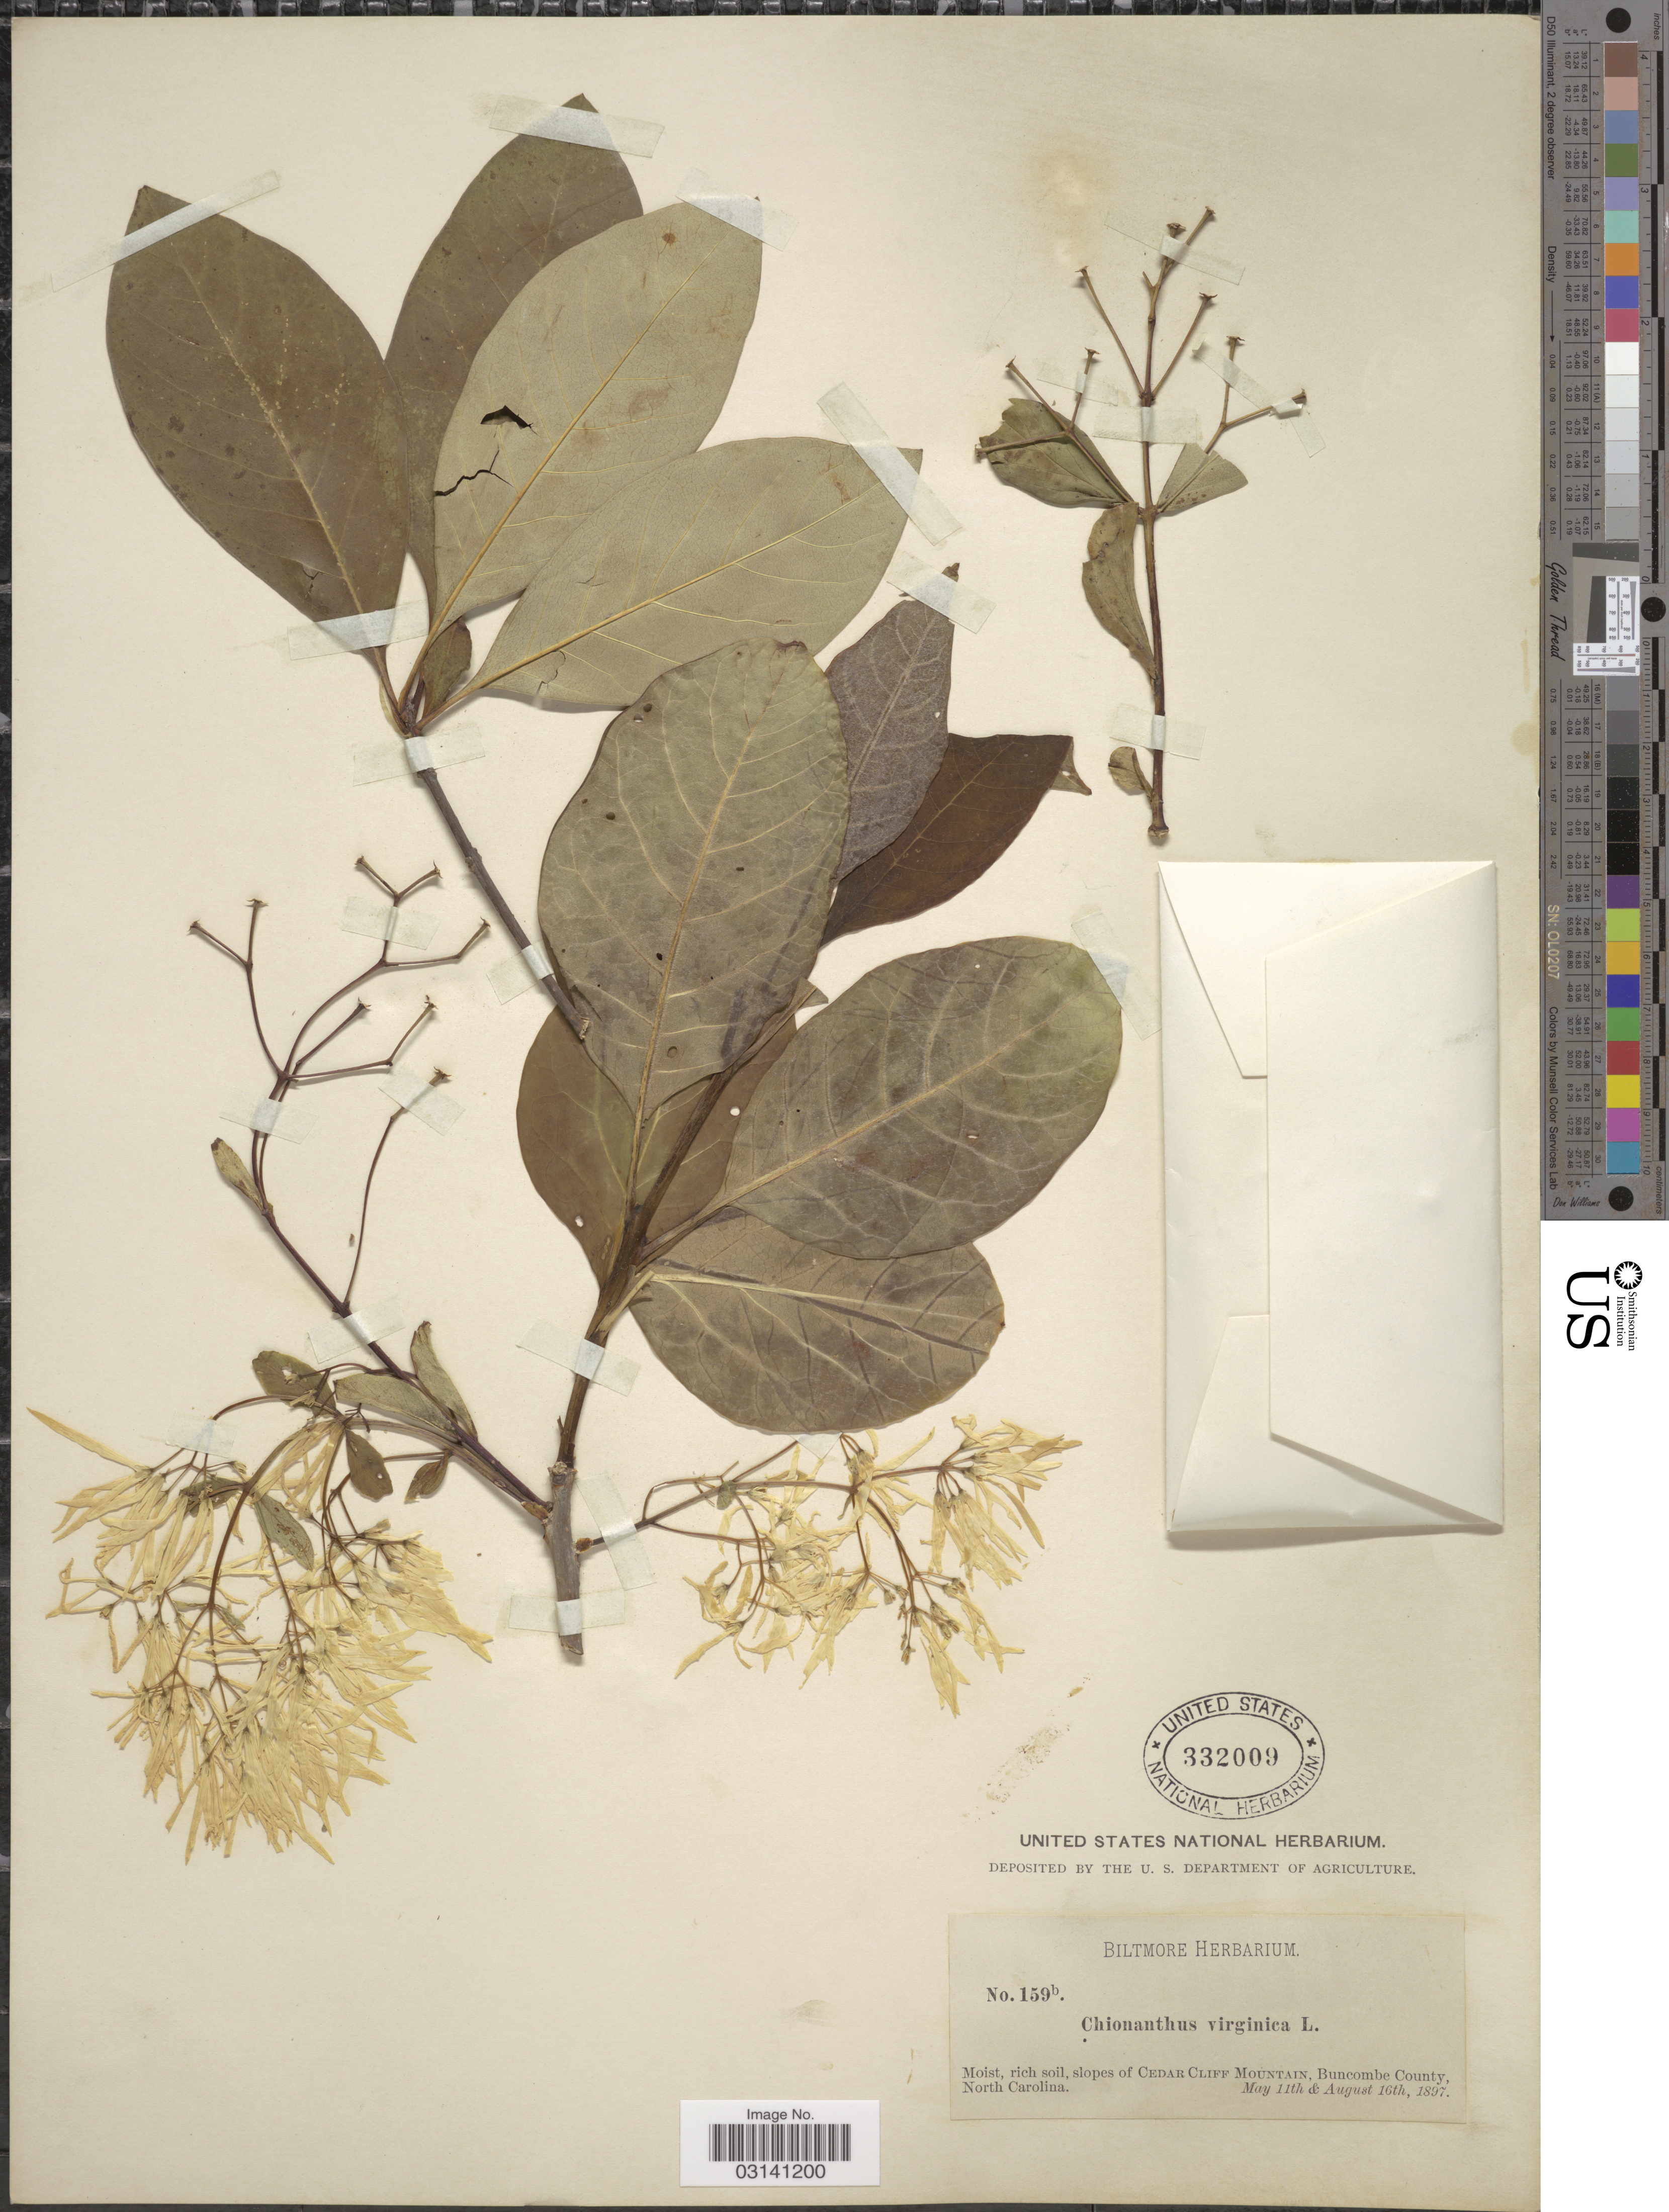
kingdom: Plantae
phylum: Tracheophyta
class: Magnoliopsida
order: Lamiales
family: Oleaceae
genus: Chionanthus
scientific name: Chionanthus virginicus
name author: L.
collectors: ex herb. Biltmore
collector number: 159b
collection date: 1897-05-11/1897-08-16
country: United States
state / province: North Carolina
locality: Moist, rich soil, slopes of Cedar Cliff Mountain, Buncombe County.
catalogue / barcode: US 332009